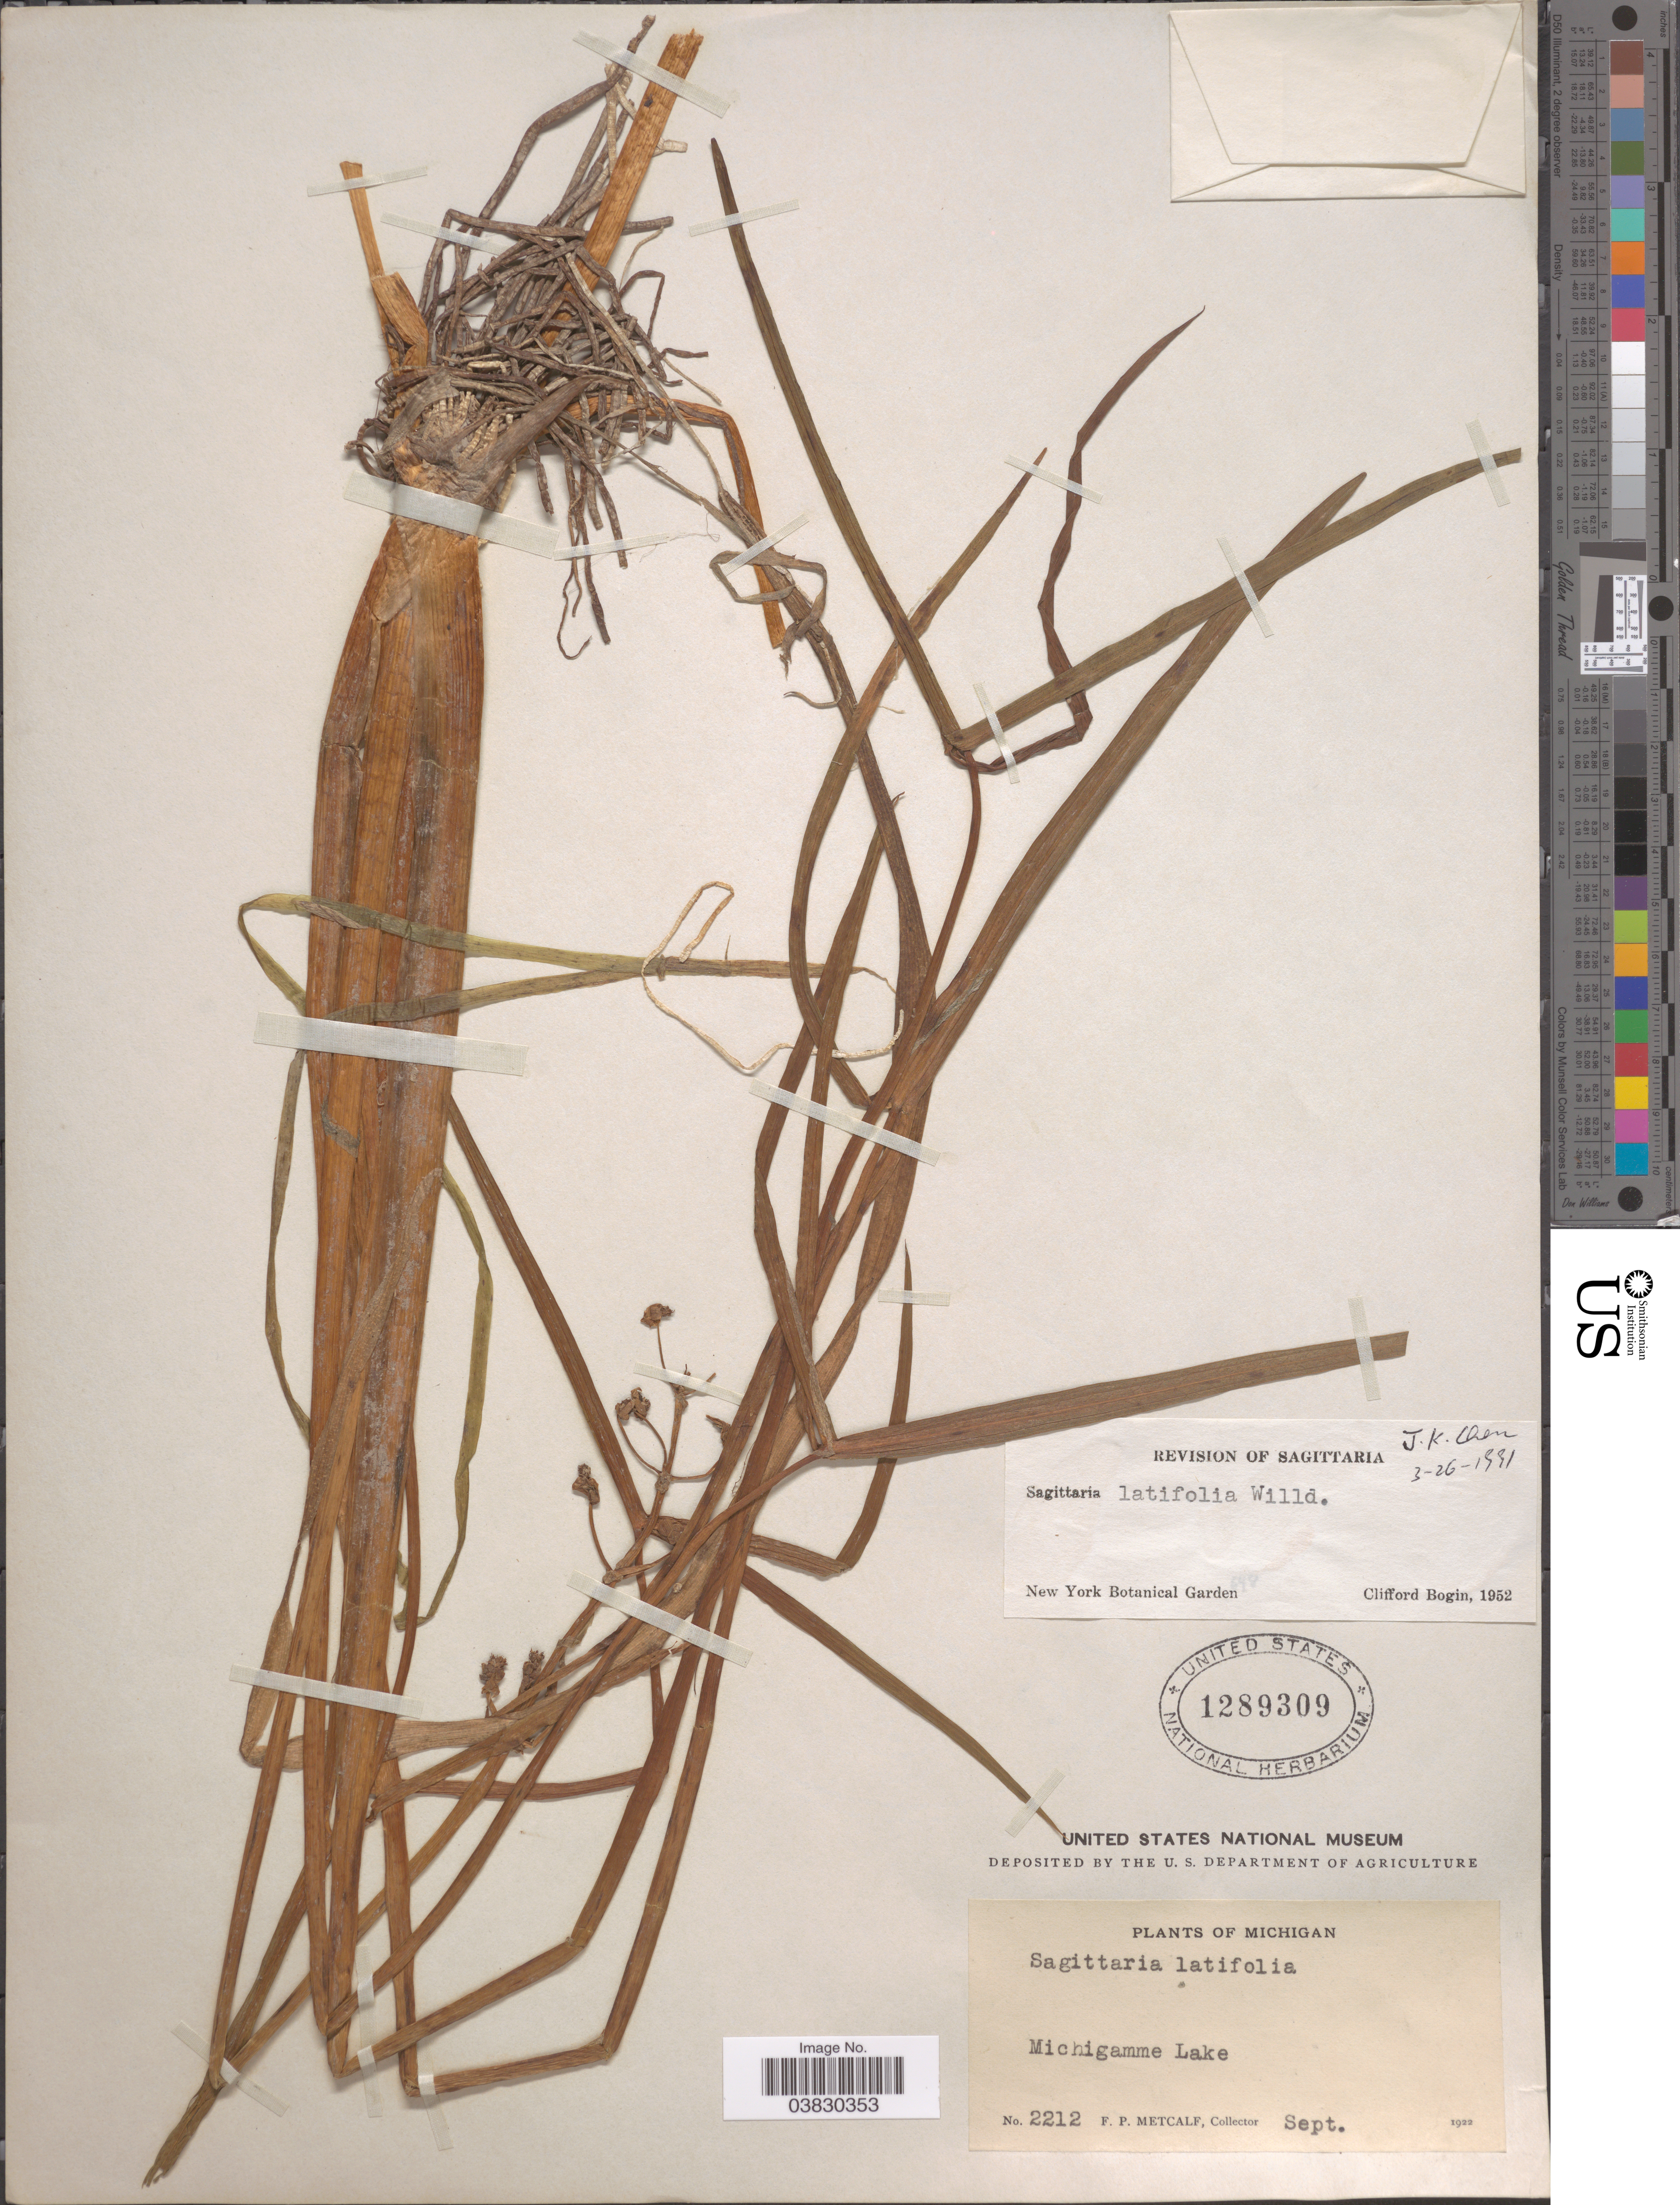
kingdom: Plantae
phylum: Tracheophyta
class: Liliopsida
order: Alismatales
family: Alismataceae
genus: Sagittaria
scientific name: Sagittaria latifolia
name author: Willd.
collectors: F. Metcalf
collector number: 2212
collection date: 1922-09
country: United States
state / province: Michigan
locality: Michigamme Lake.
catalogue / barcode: US 1289309